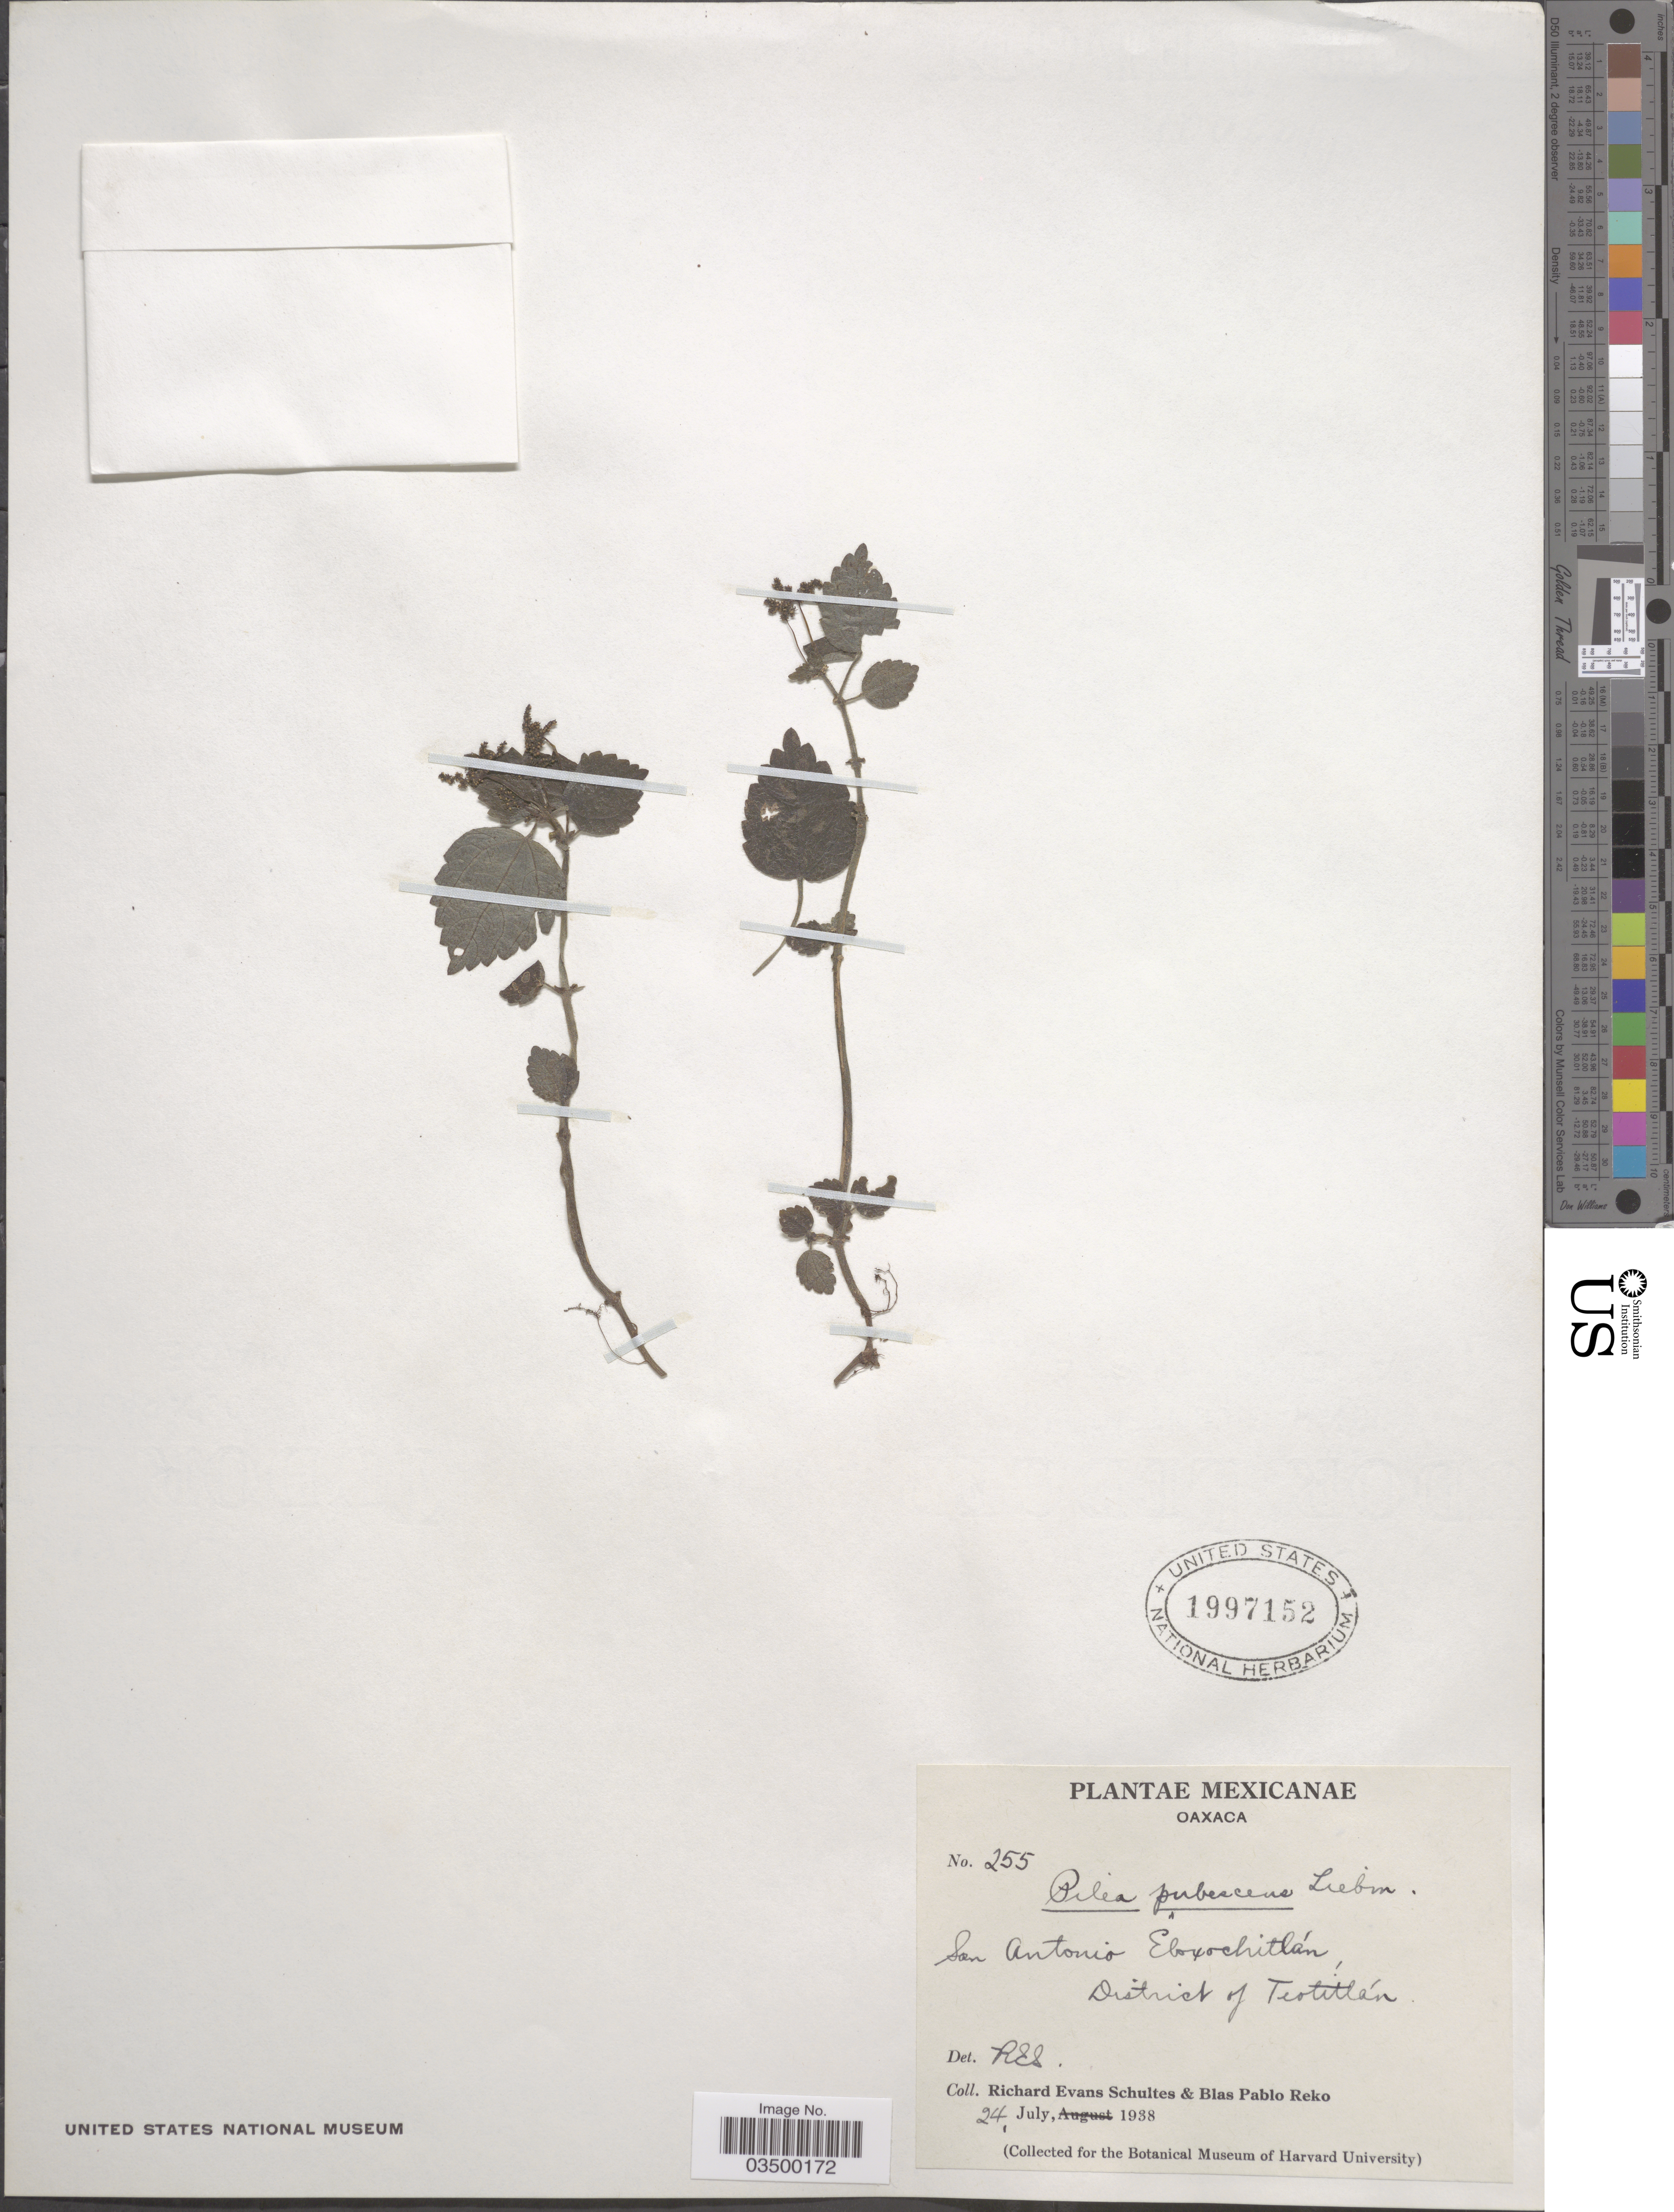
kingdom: Plantae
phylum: Tracheophyta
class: Magnoliopsida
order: Rosales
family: Urticaceae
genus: Pilea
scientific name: Pilea pubescens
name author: Liebm.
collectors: R. E. Schultes & B. P. Reko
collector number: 255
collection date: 1938-07-24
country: Mexico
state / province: Oaxaca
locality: San Antonio Eloxochitlán, District of Teotitlán.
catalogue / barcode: US 1997152